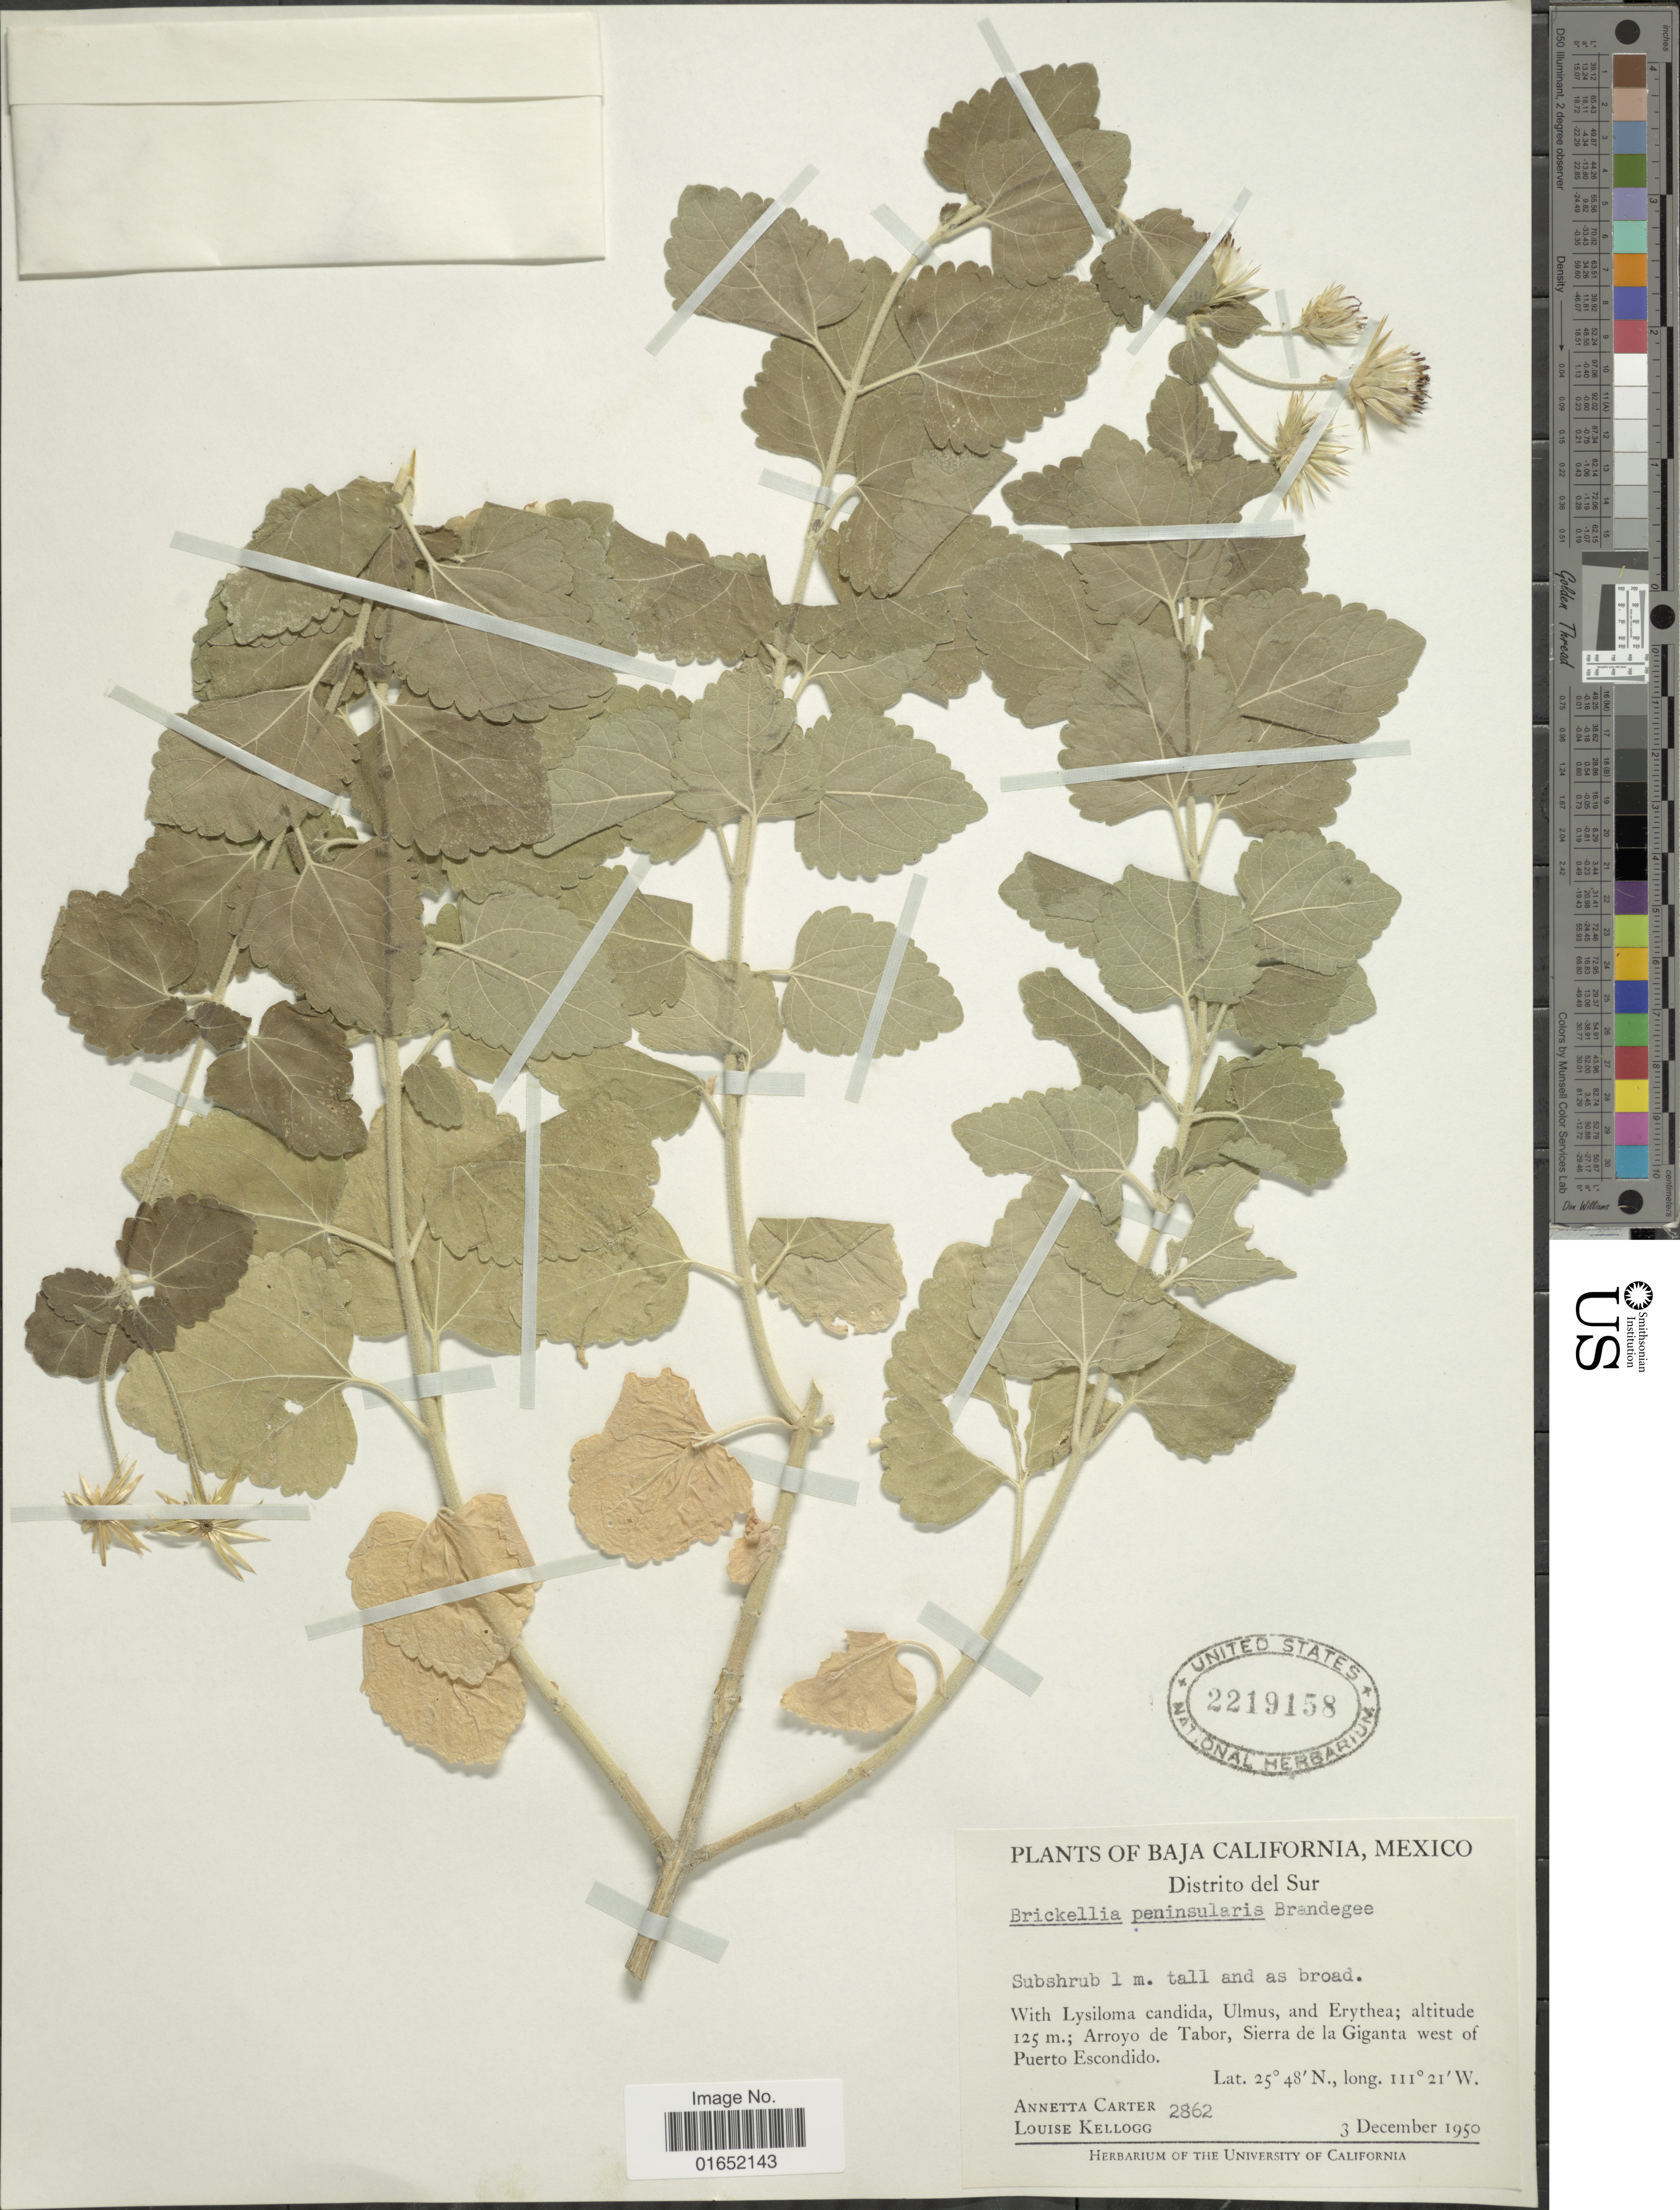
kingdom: Plantae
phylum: Tracheophyta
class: Magnoliopsida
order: Asterales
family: Asteraceae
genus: Brickellia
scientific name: Brickellia peninsularis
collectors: A. Carter & L. Kellogg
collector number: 2862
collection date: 1950-12-03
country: Mexico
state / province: Baja California Sur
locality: Distrito del Sur, Arroyo de Tabor, Sierra de la Giganta west of Puerto Escondido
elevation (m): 125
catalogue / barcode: US 2219158